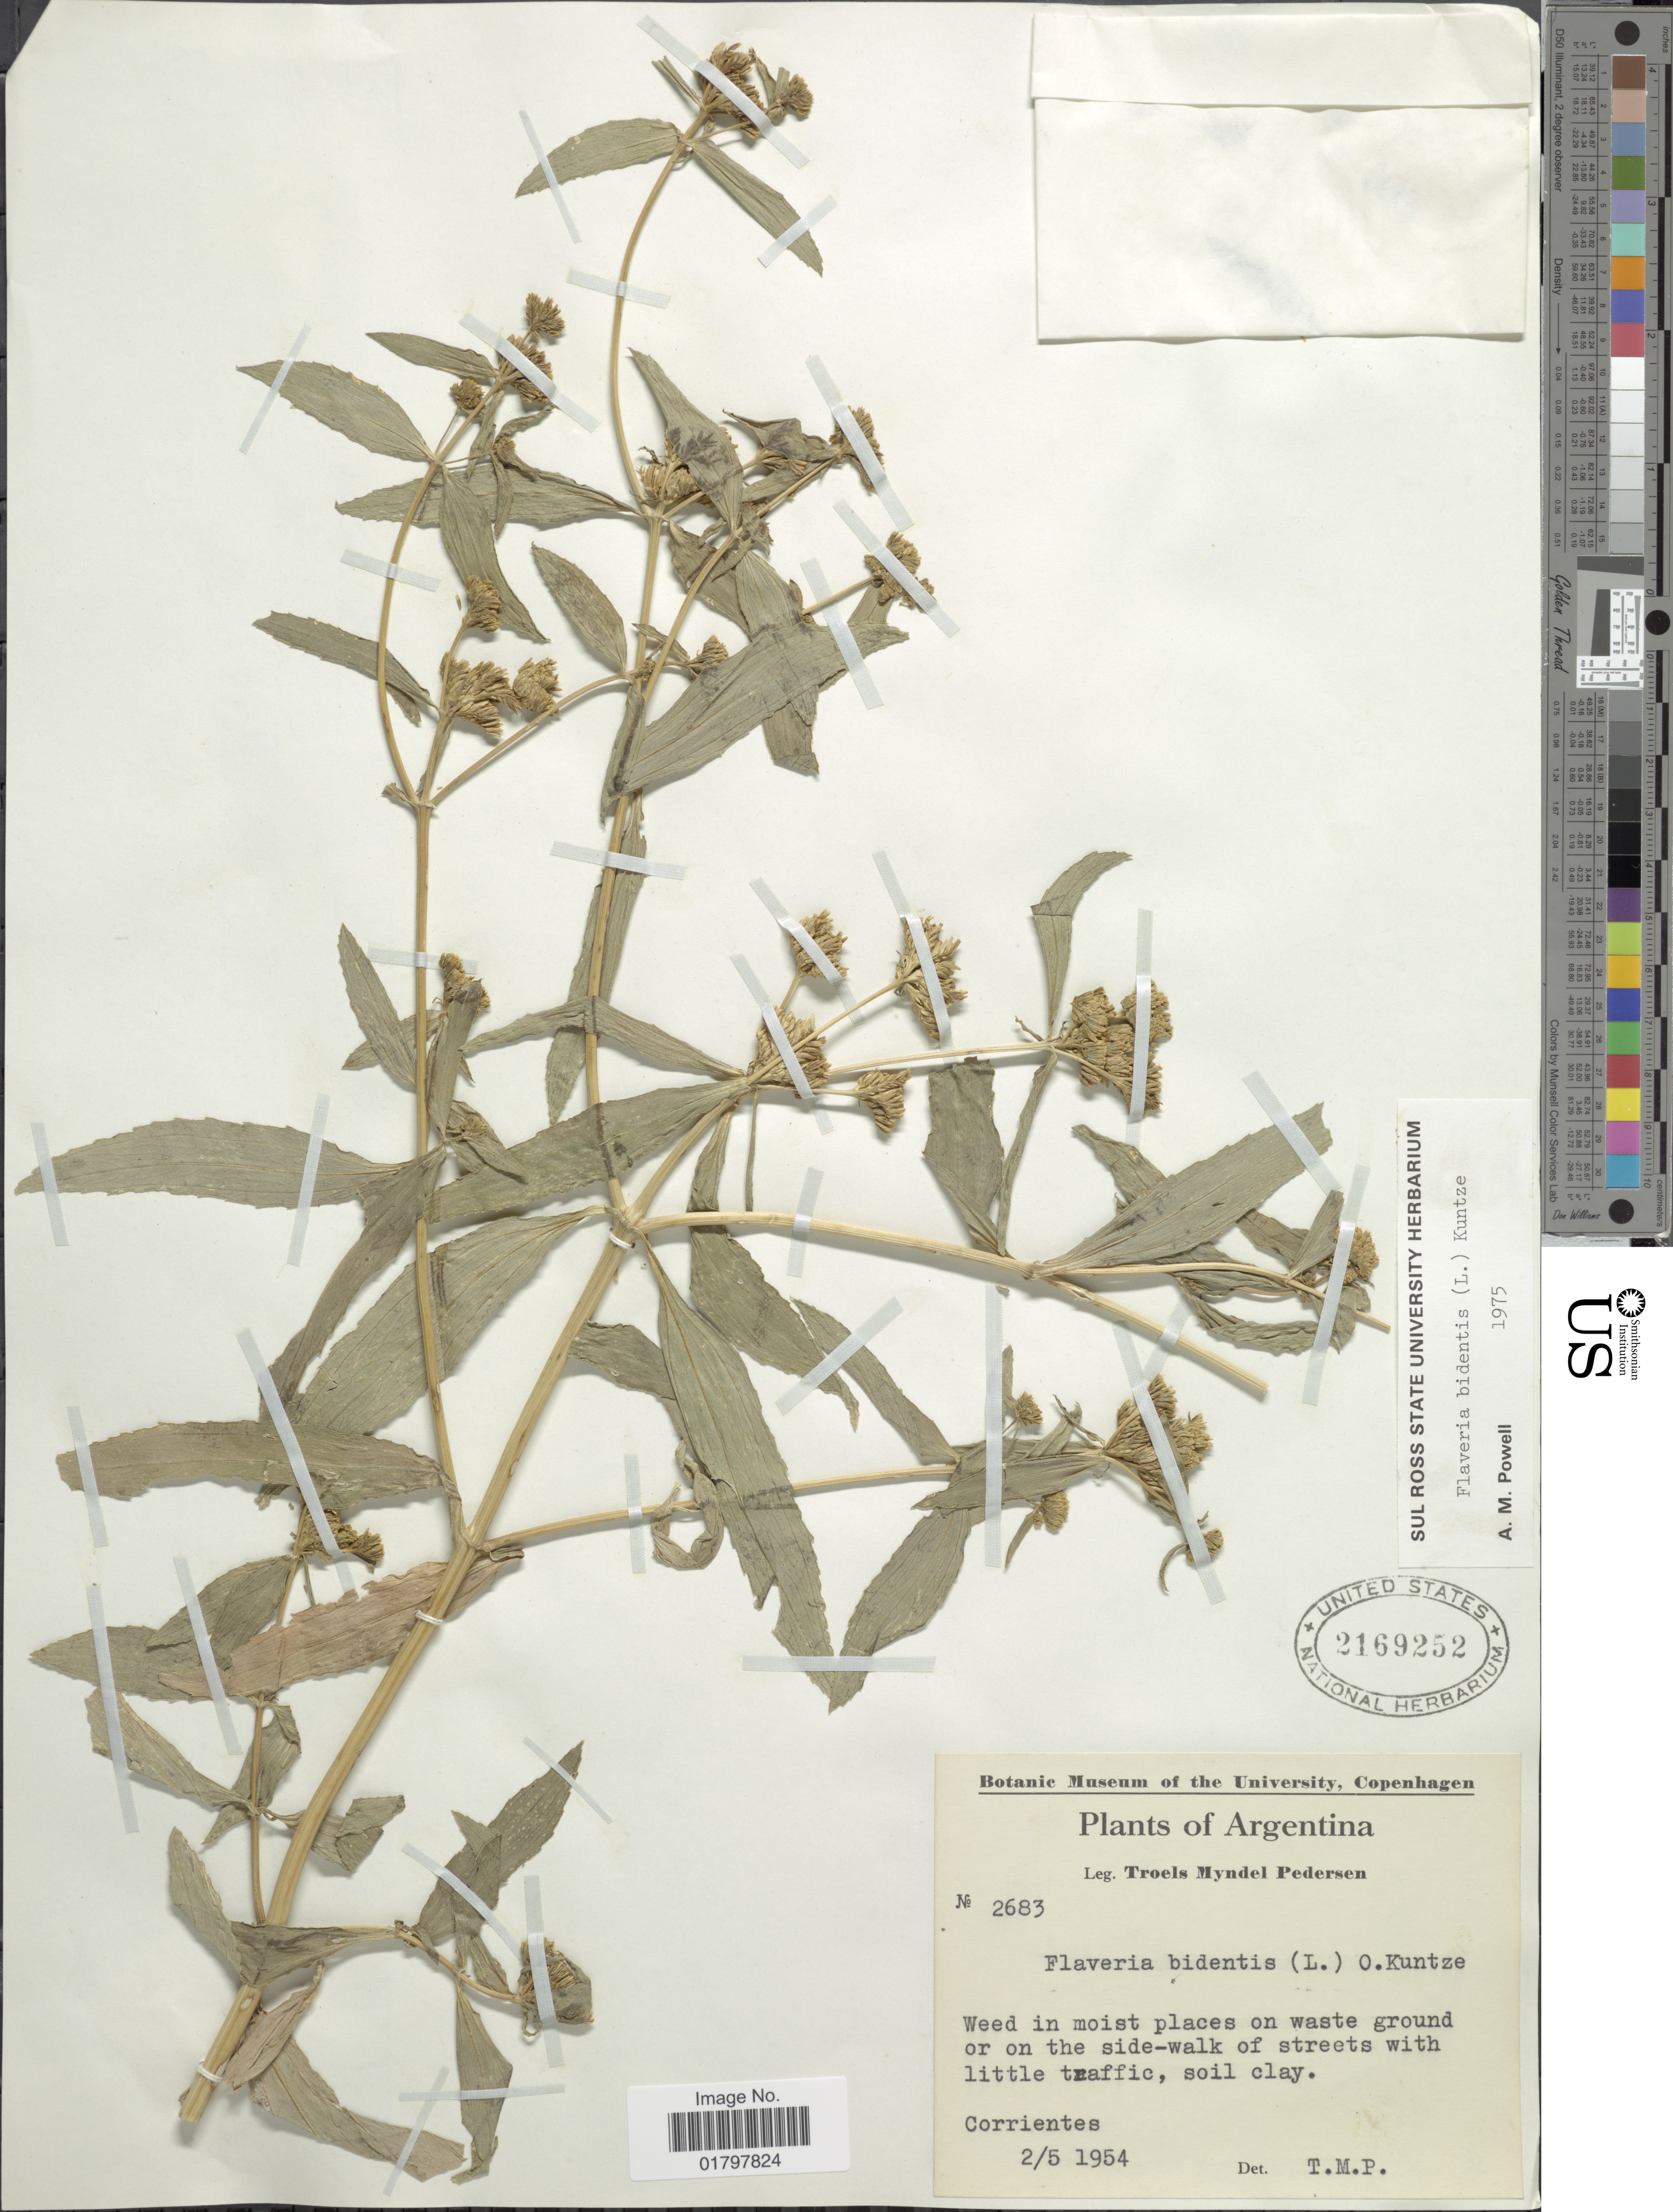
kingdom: Plantae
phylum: Tracheophyta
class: Magnoliopsida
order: Asterales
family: Asteraceae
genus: Flaveria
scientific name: Flaveria bidentis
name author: (L.) Kuntze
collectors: T. Pederson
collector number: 2683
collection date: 1954-05-02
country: Argentina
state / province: Corrientes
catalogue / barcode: US 2169252